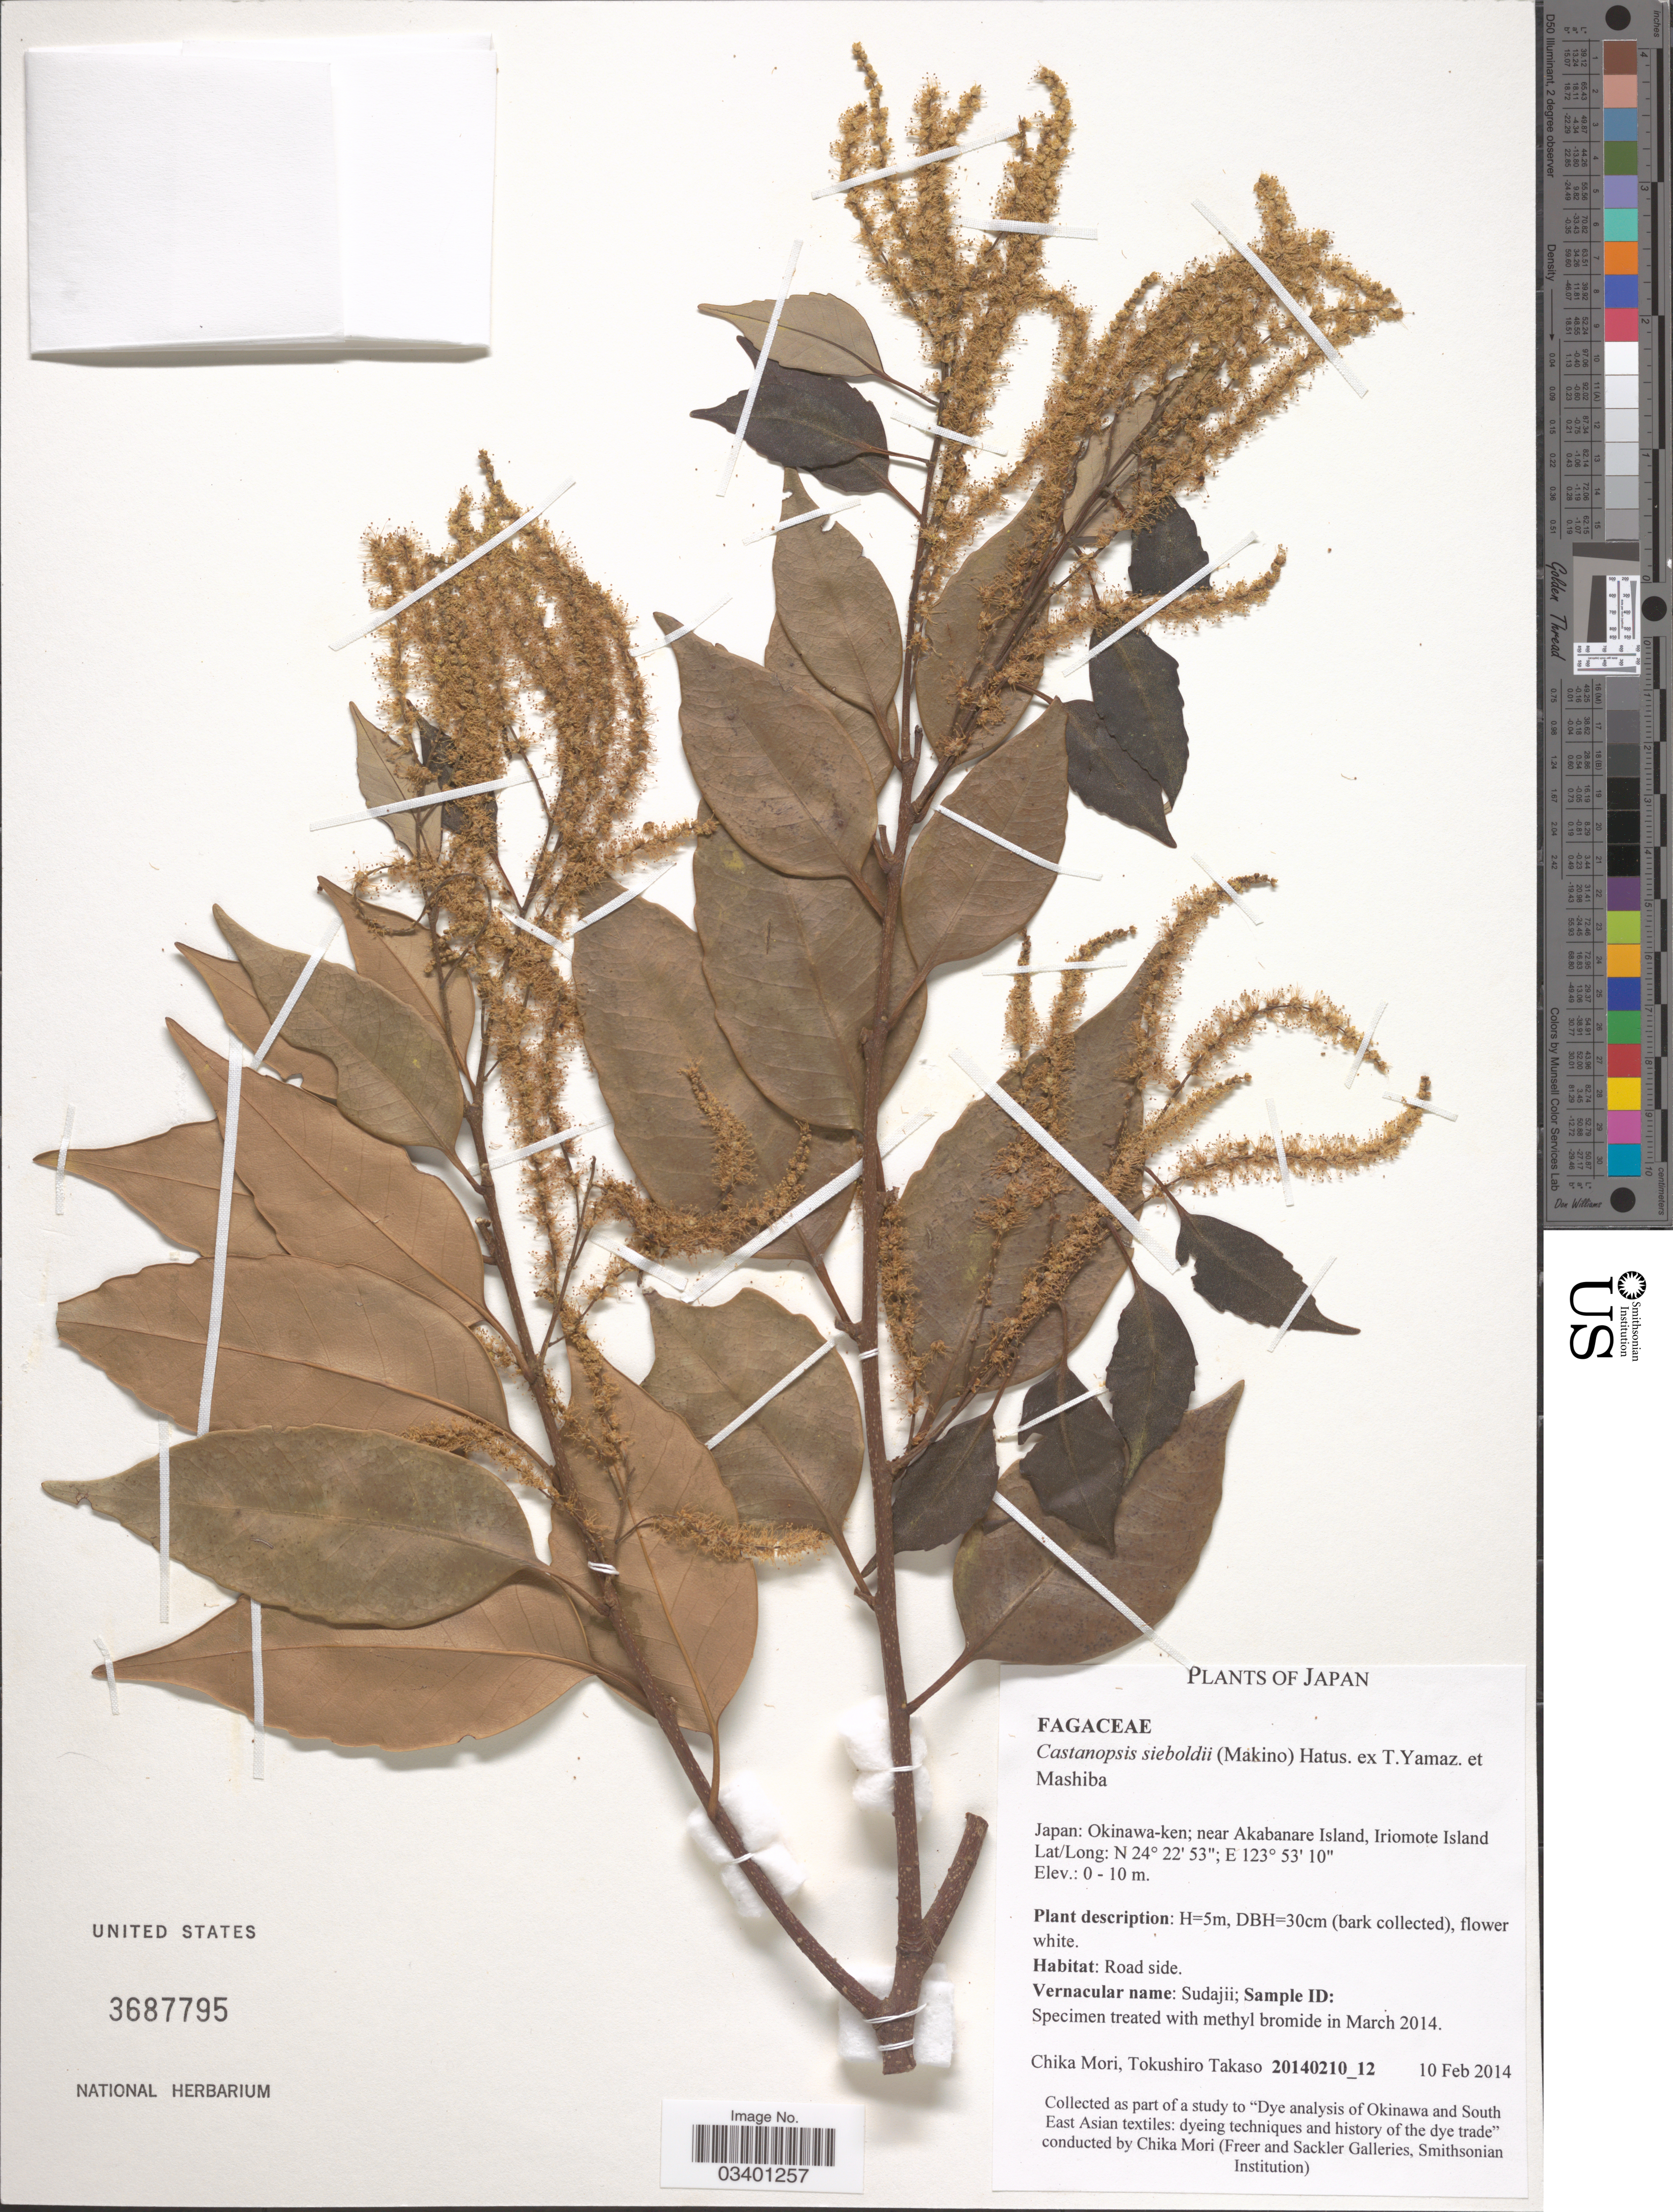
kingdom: Plantae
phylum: Tracheophyta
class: Magnoliopsida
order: Fagales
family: Fagaceae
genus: Castanopsis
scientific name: Castanopsis sieboldii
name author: (Makino) Hatus. ex T. Yamaz. & Mashiba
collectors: C. Mori & T. Takaso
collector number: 20140210_12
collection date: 2014-02-10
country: Japan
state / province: Okinawa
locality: Okinawa-ken; near Akabanare Island, Iriomote Island.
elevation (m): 0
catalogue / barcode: US 3687795